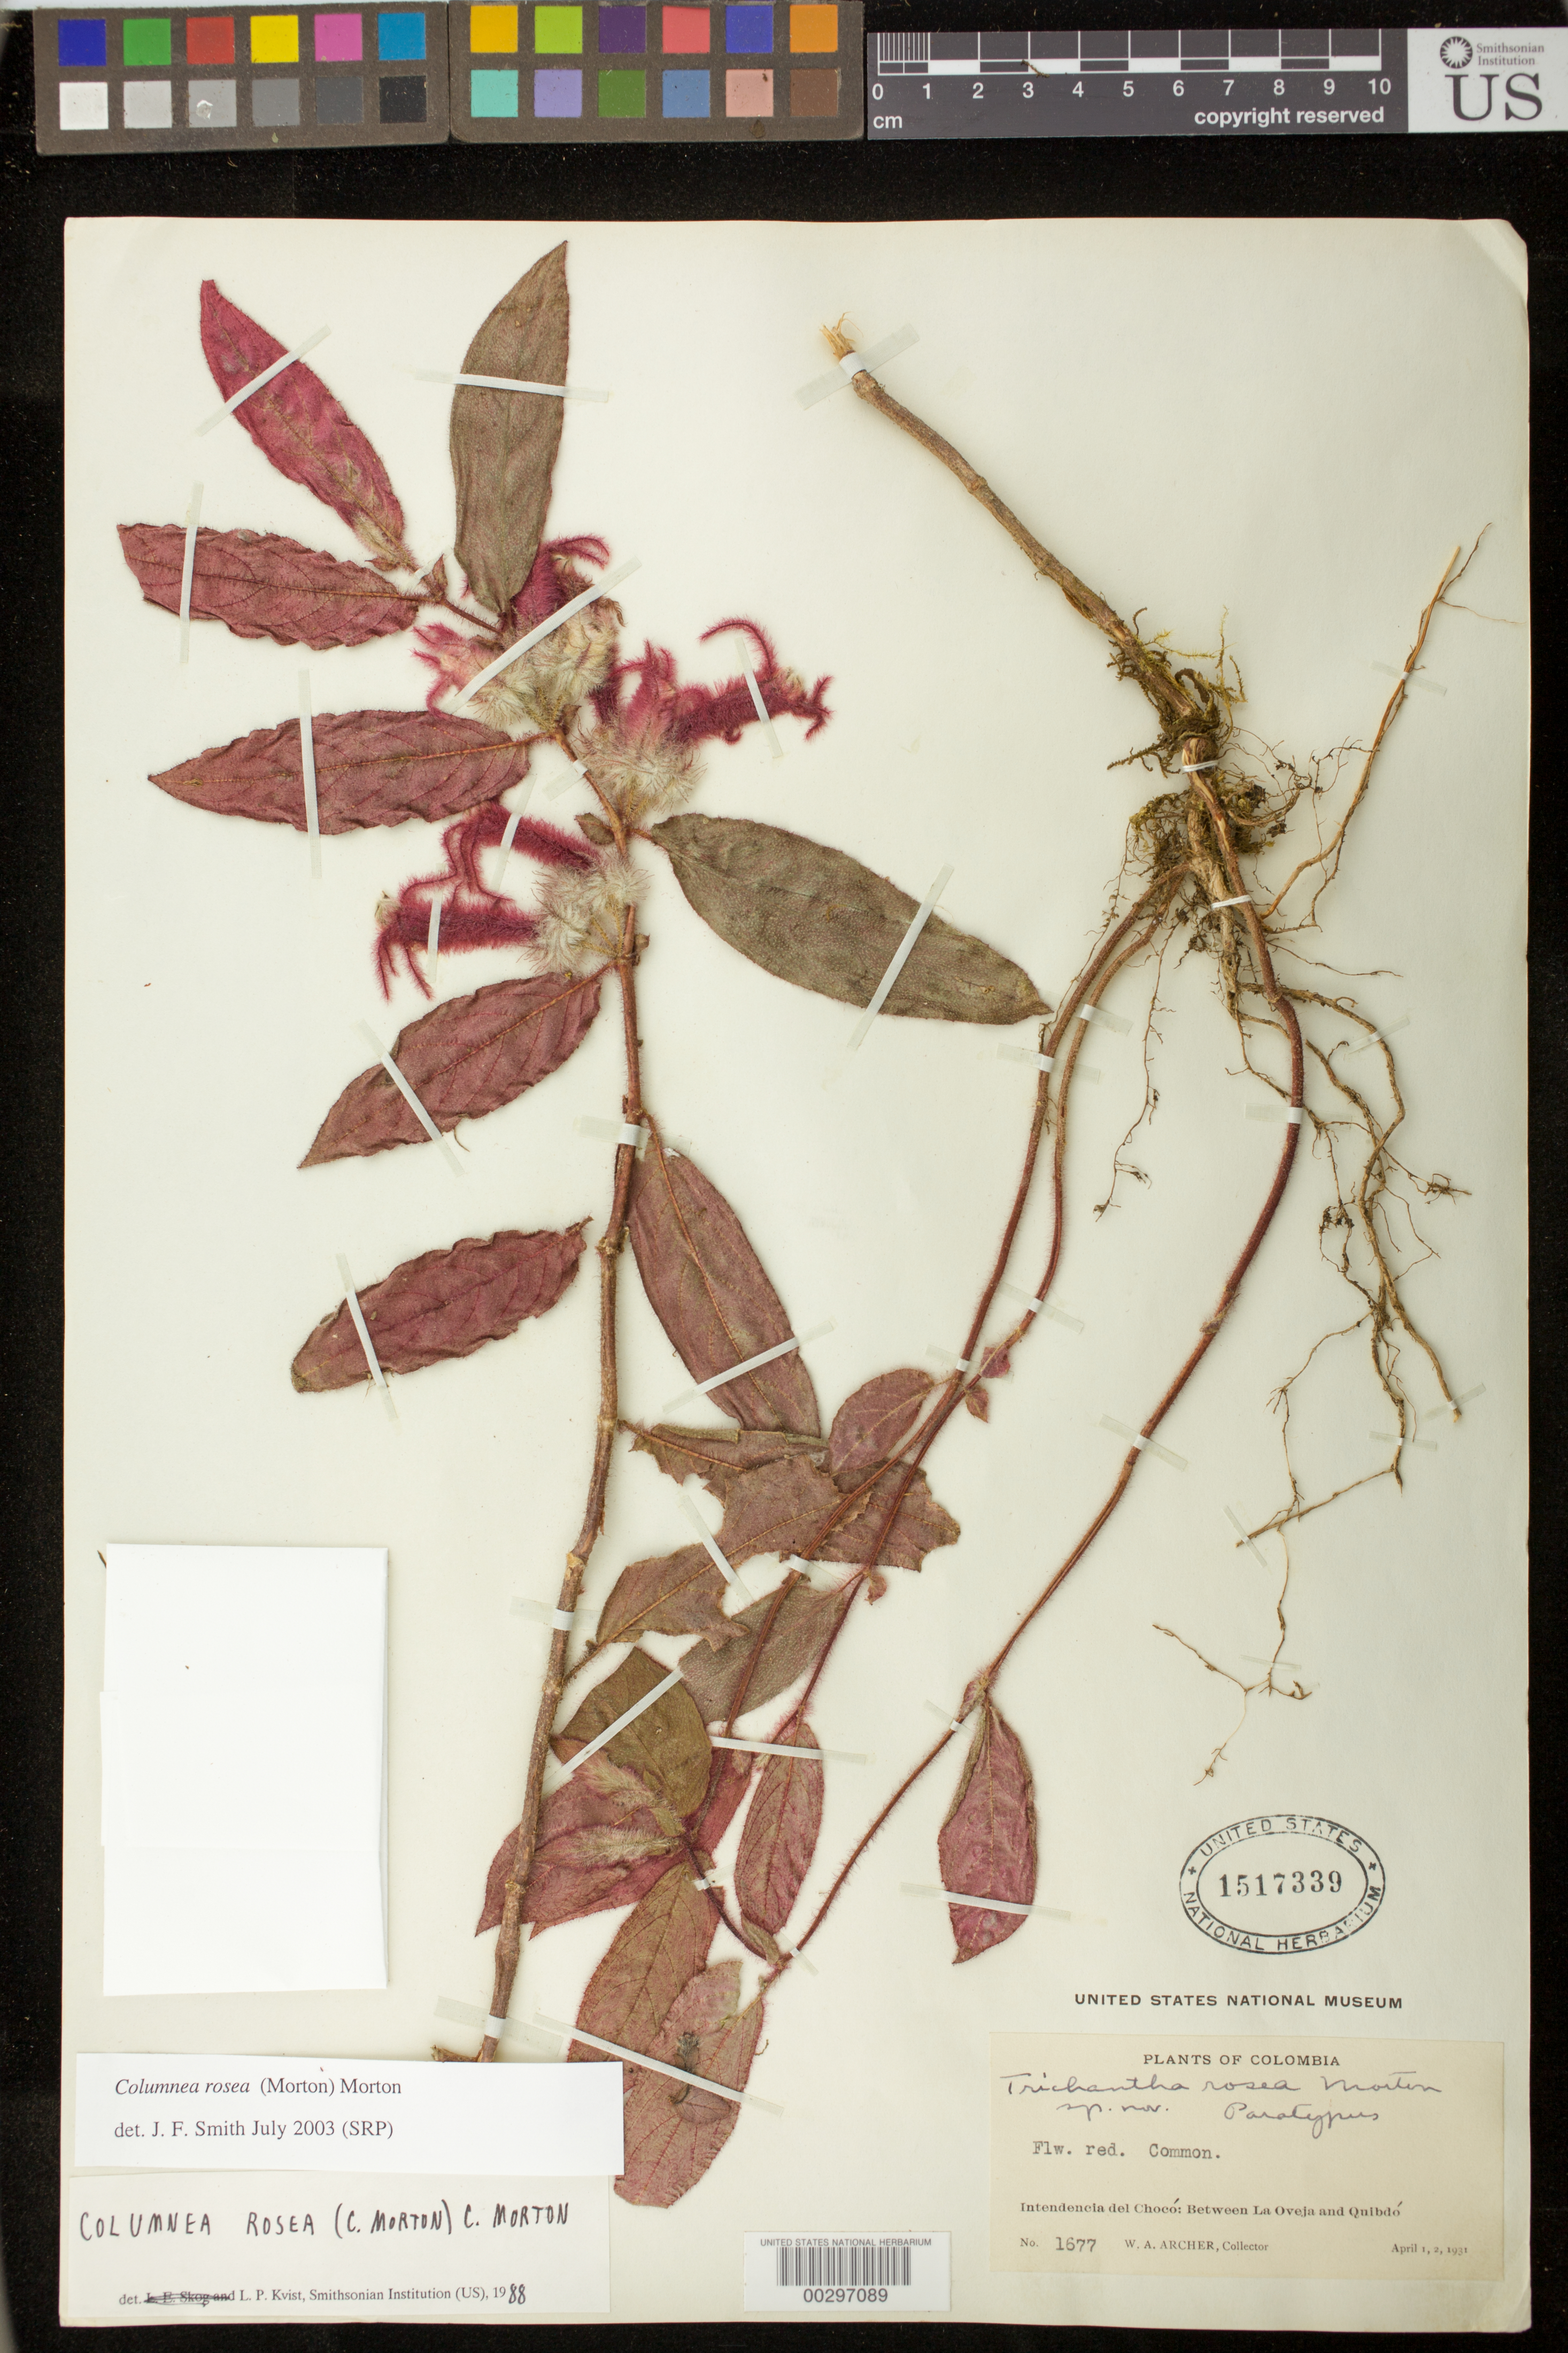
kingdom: Plantae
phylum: Tracheophyta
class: Magnoliopsida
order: Lamiales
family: Gesneriaceae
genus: Columnea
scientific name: Columnea rosea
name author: (C.V. Morton) C.V. Morton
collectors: A. W. Archer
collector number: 1677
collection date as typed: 1-2 Apr 1931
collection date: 1931-04-01/1931-04-02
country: Colombia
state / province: Chocó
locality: Between La Oveja and Quibdo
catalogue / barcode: US 1517339